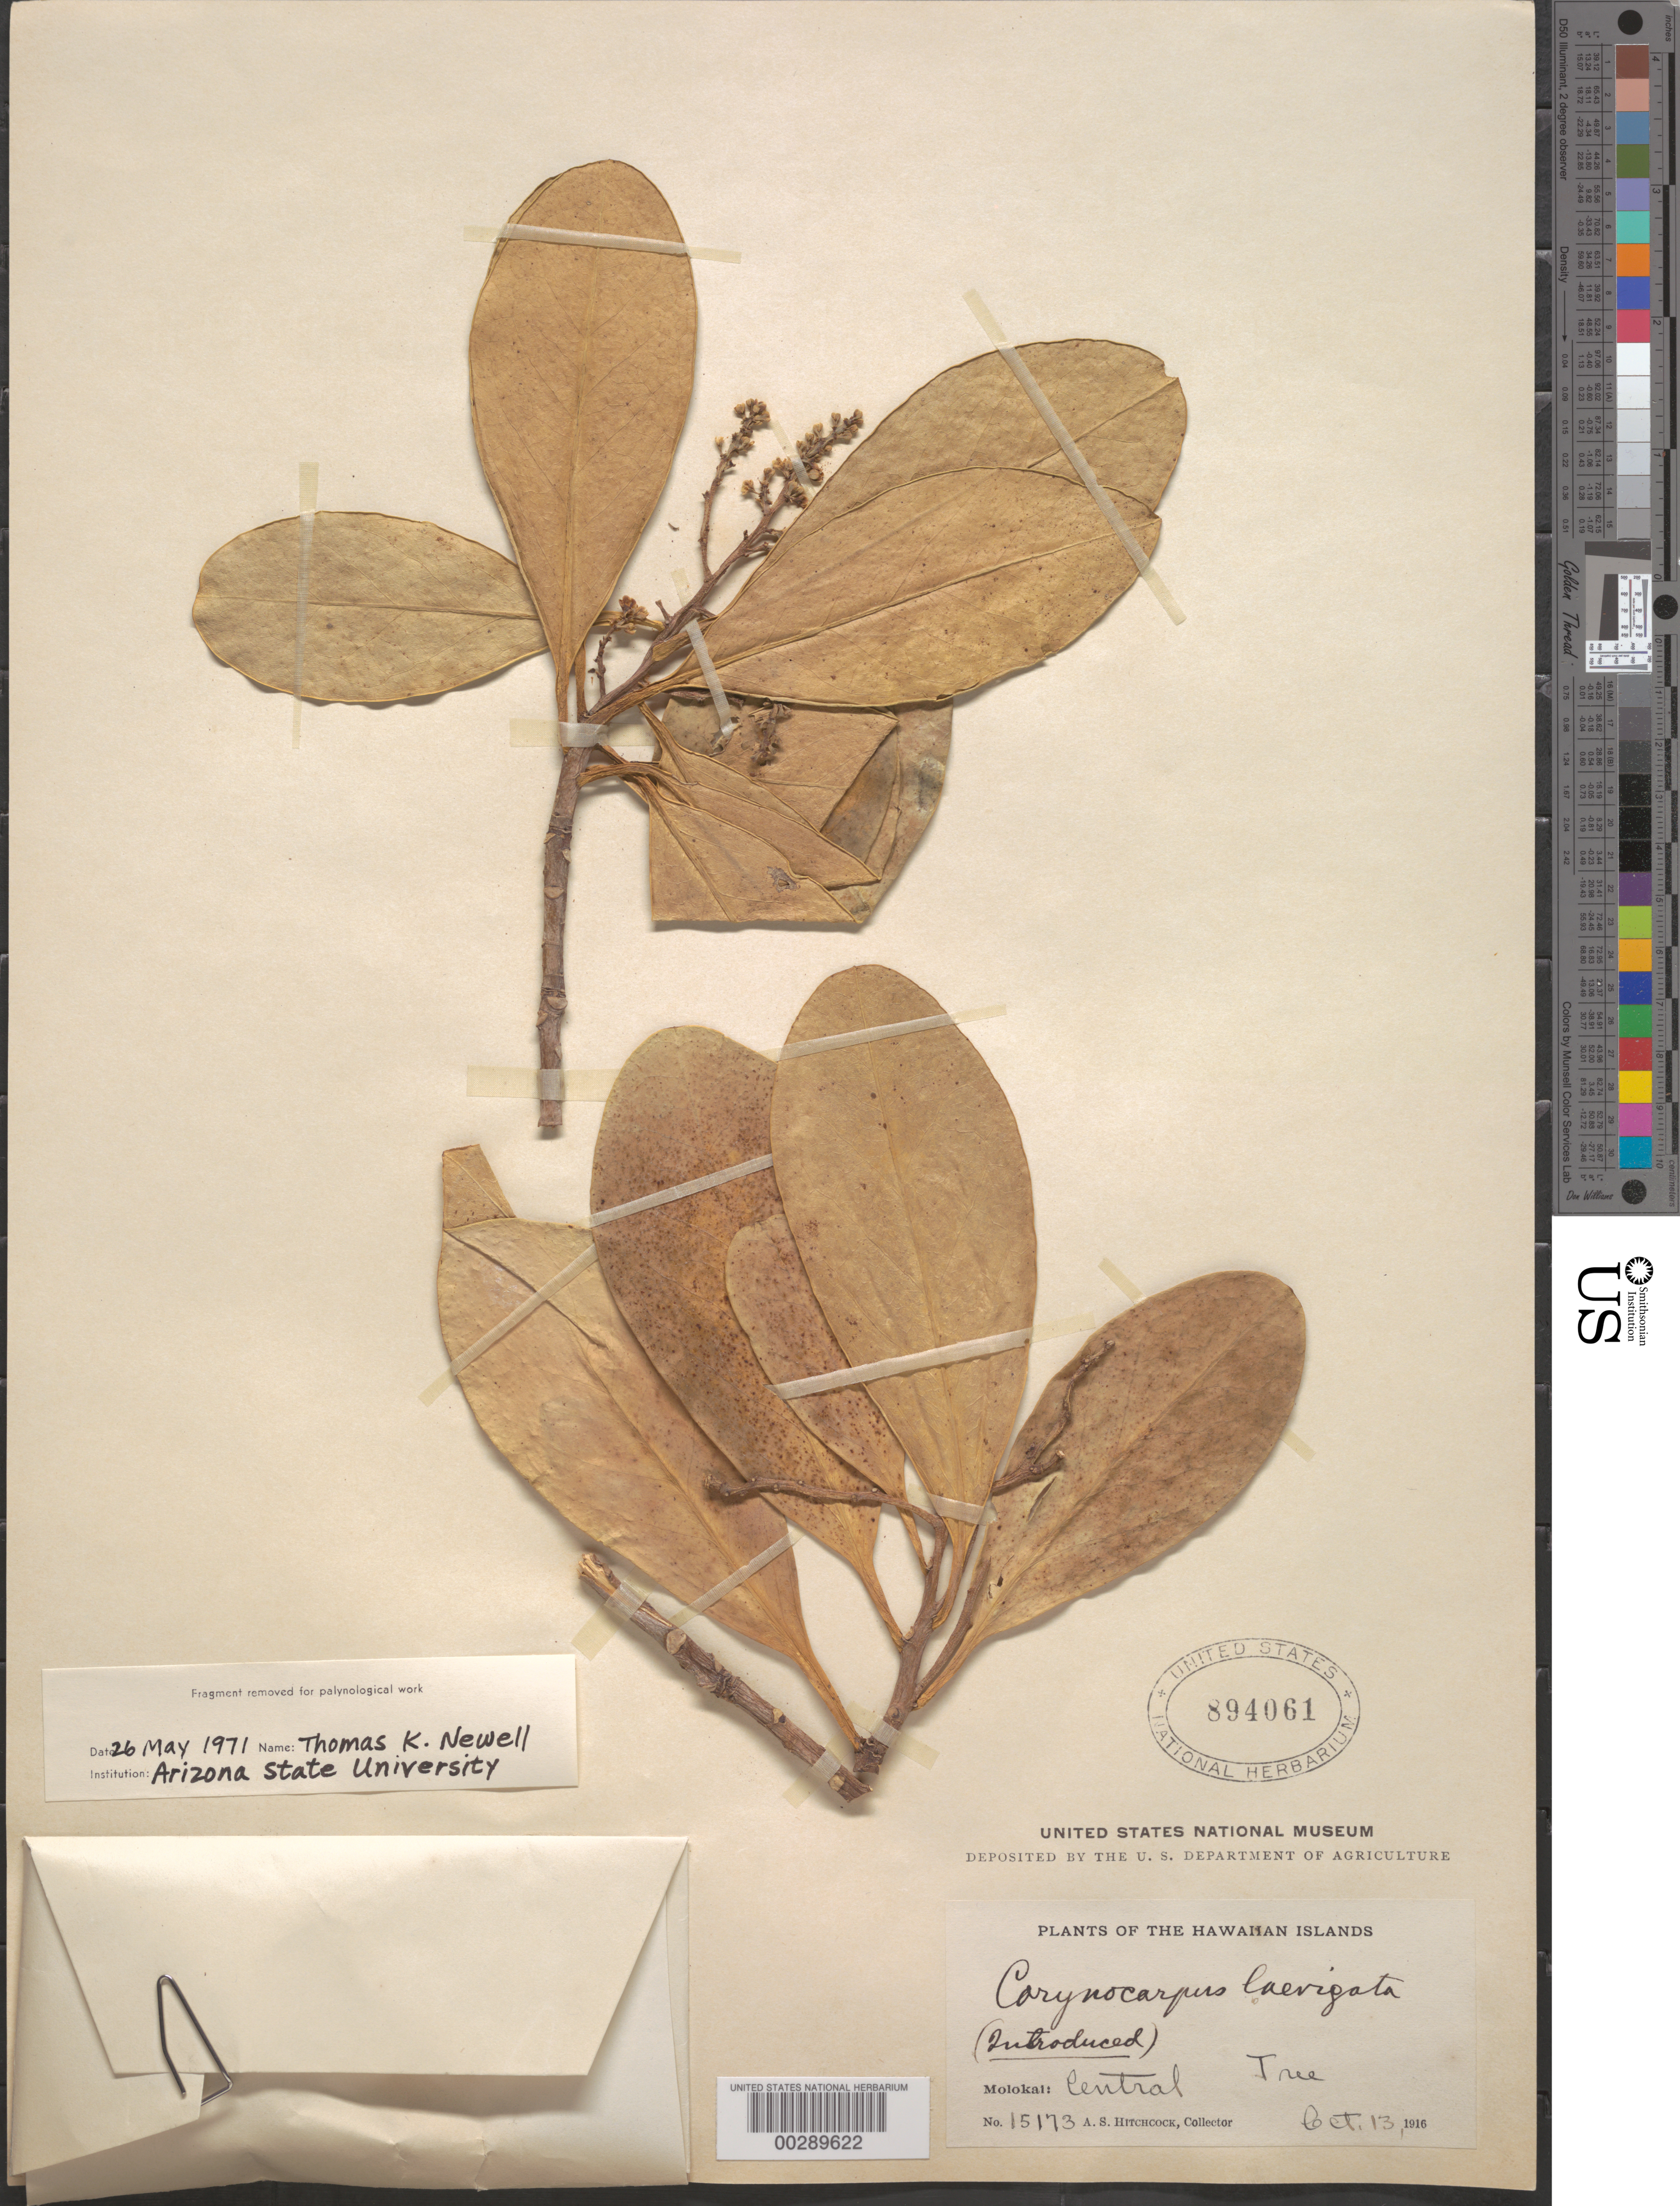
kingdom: Plantae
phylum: Tracheophyta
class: Magnoliopsida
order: Cucurbitales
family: Corynocarpaceae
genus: Corynocarpus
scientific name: Corynocarpus laevigatus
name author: J.R. Forst. & G. Forst.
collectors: A. S. Hitchcock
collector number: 15173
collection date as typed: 13 Oct 1916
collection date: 1916-10-13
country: United States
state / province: Hawaii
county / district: Maui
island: Moloka'i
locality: Central molokai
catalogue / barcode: US 894061